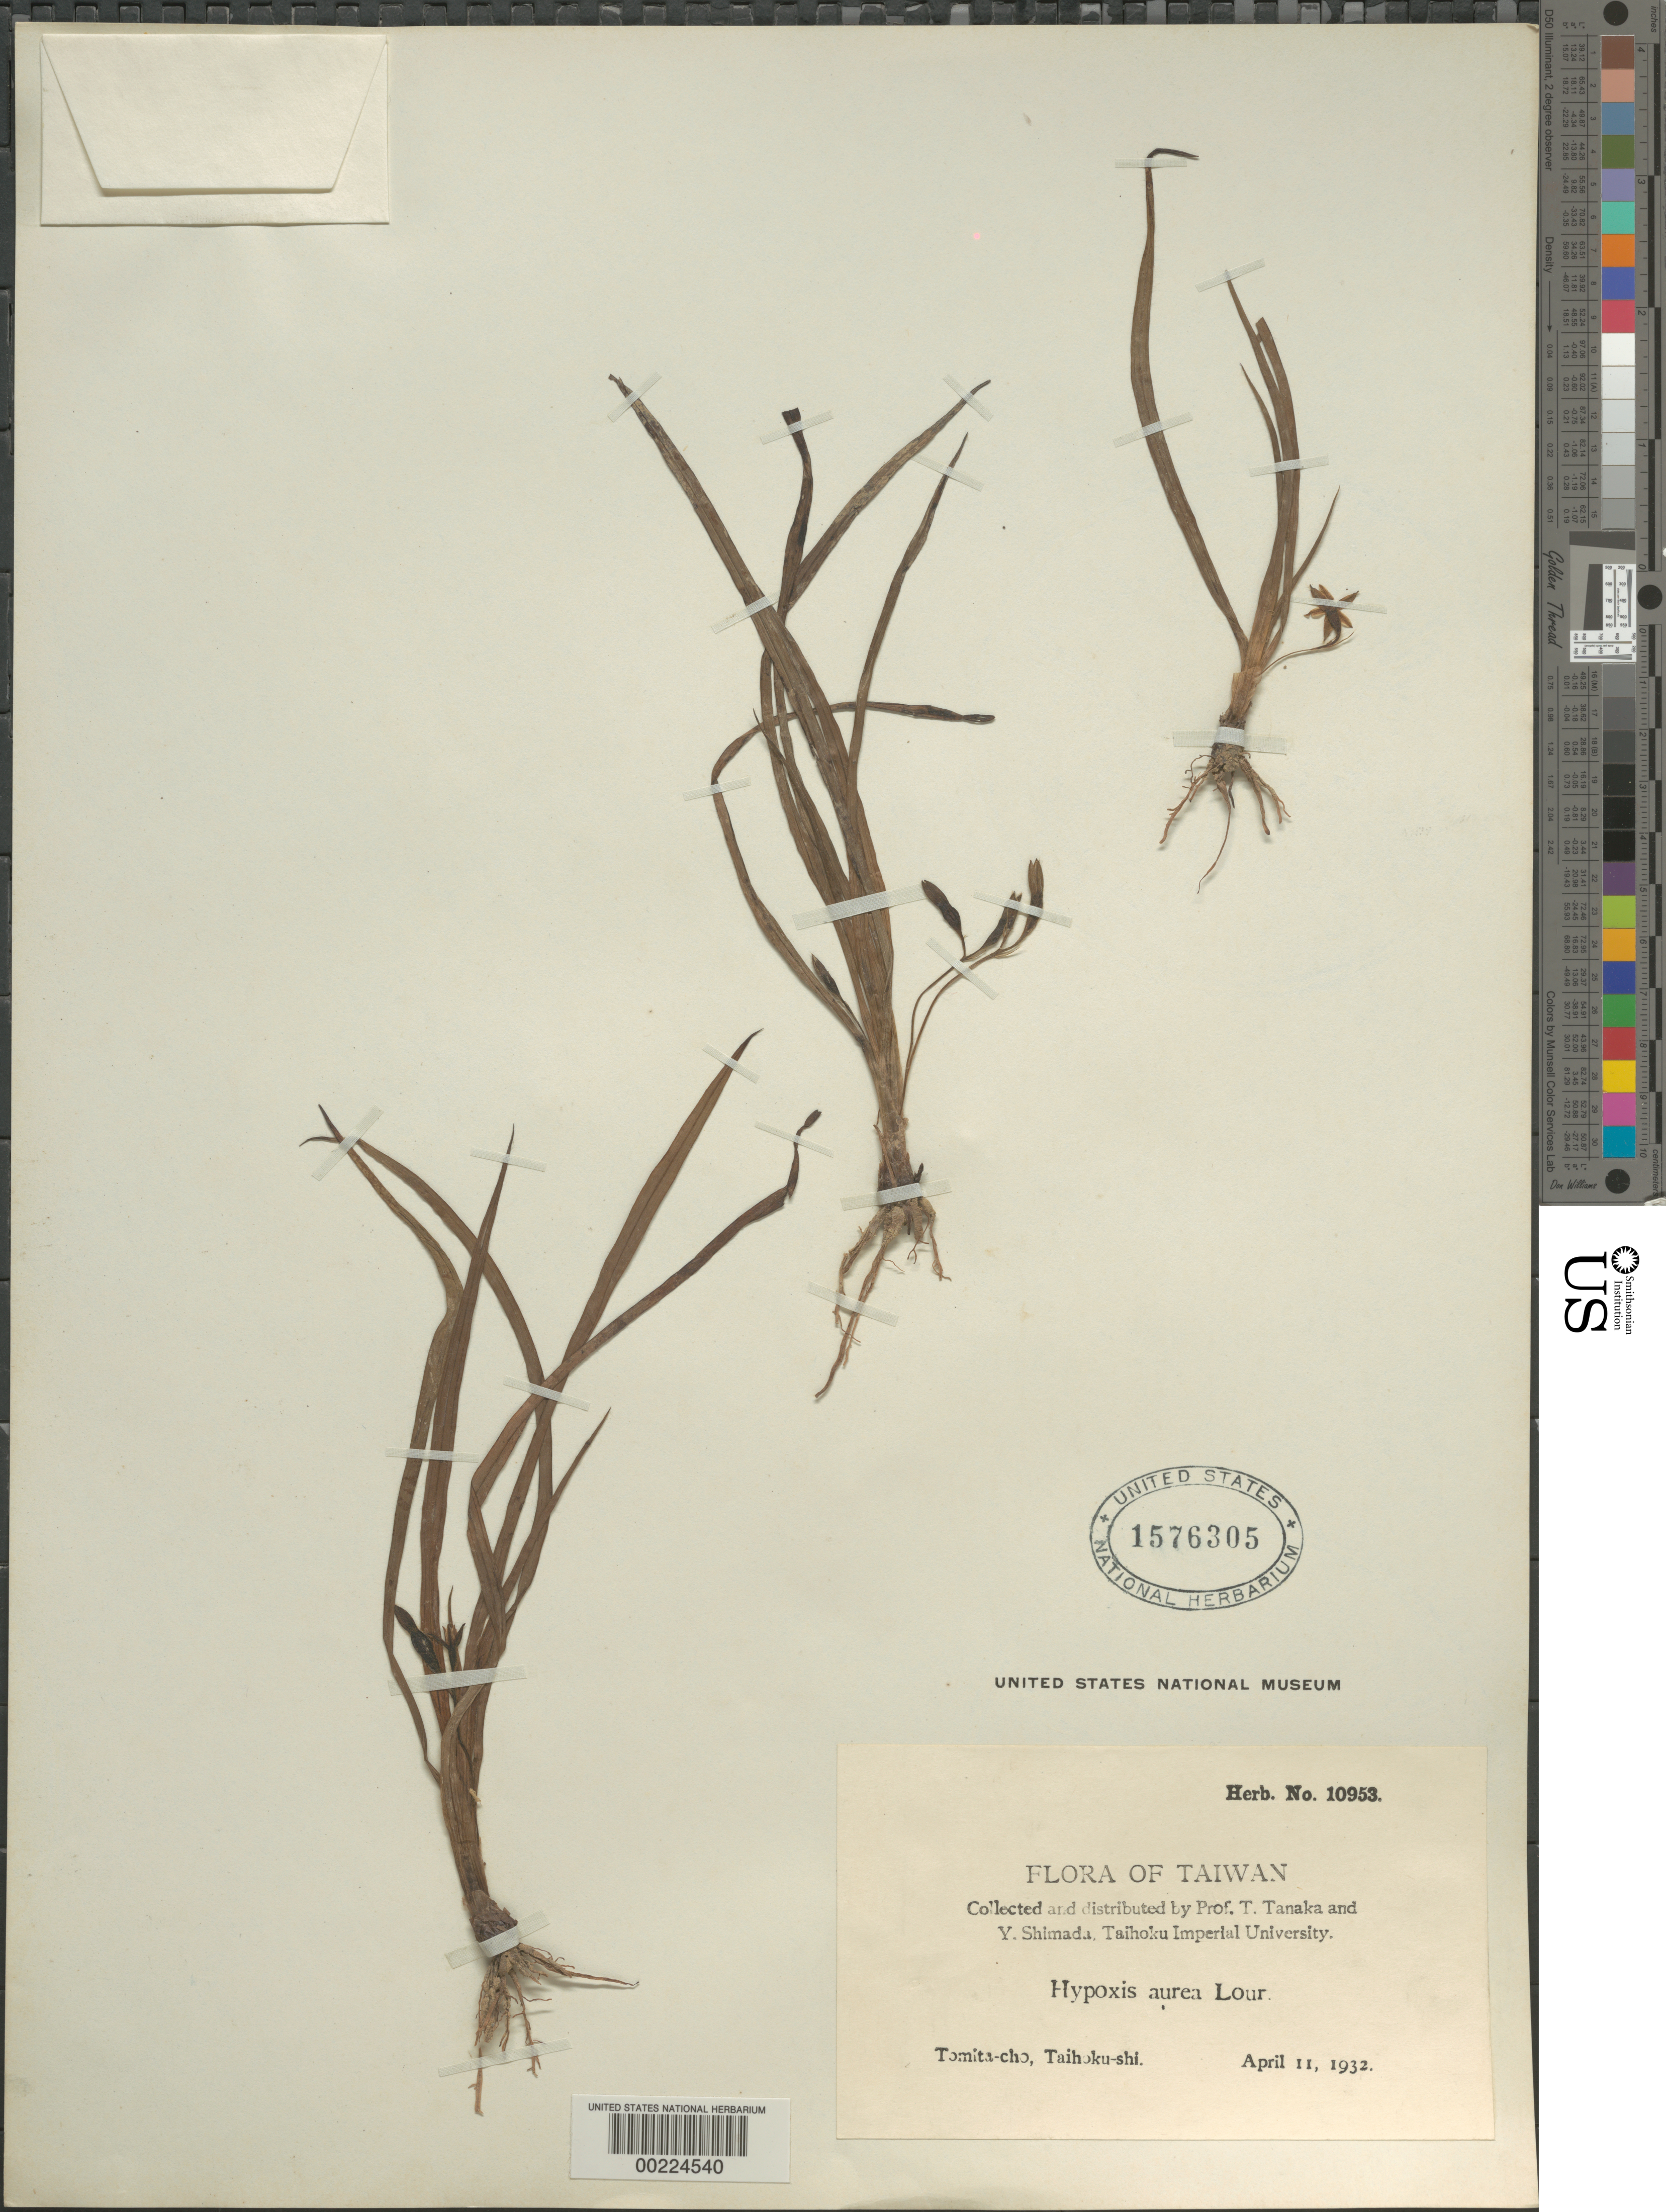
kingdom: Plantae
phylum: Tracheophyta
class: Liliopsida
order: Asparagales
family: Hypoxidaceae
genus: Hypoxis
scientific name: Hypoxis aurea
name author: Lour.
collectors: T. Tanaka & Y. Shimada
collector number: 10953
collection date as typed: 11 Apr 1932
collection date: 1932-04-11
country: Taiwan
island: Taiwan [Formosa]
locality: Tomita-cho, taihoku-shi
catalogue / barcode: US 1576305